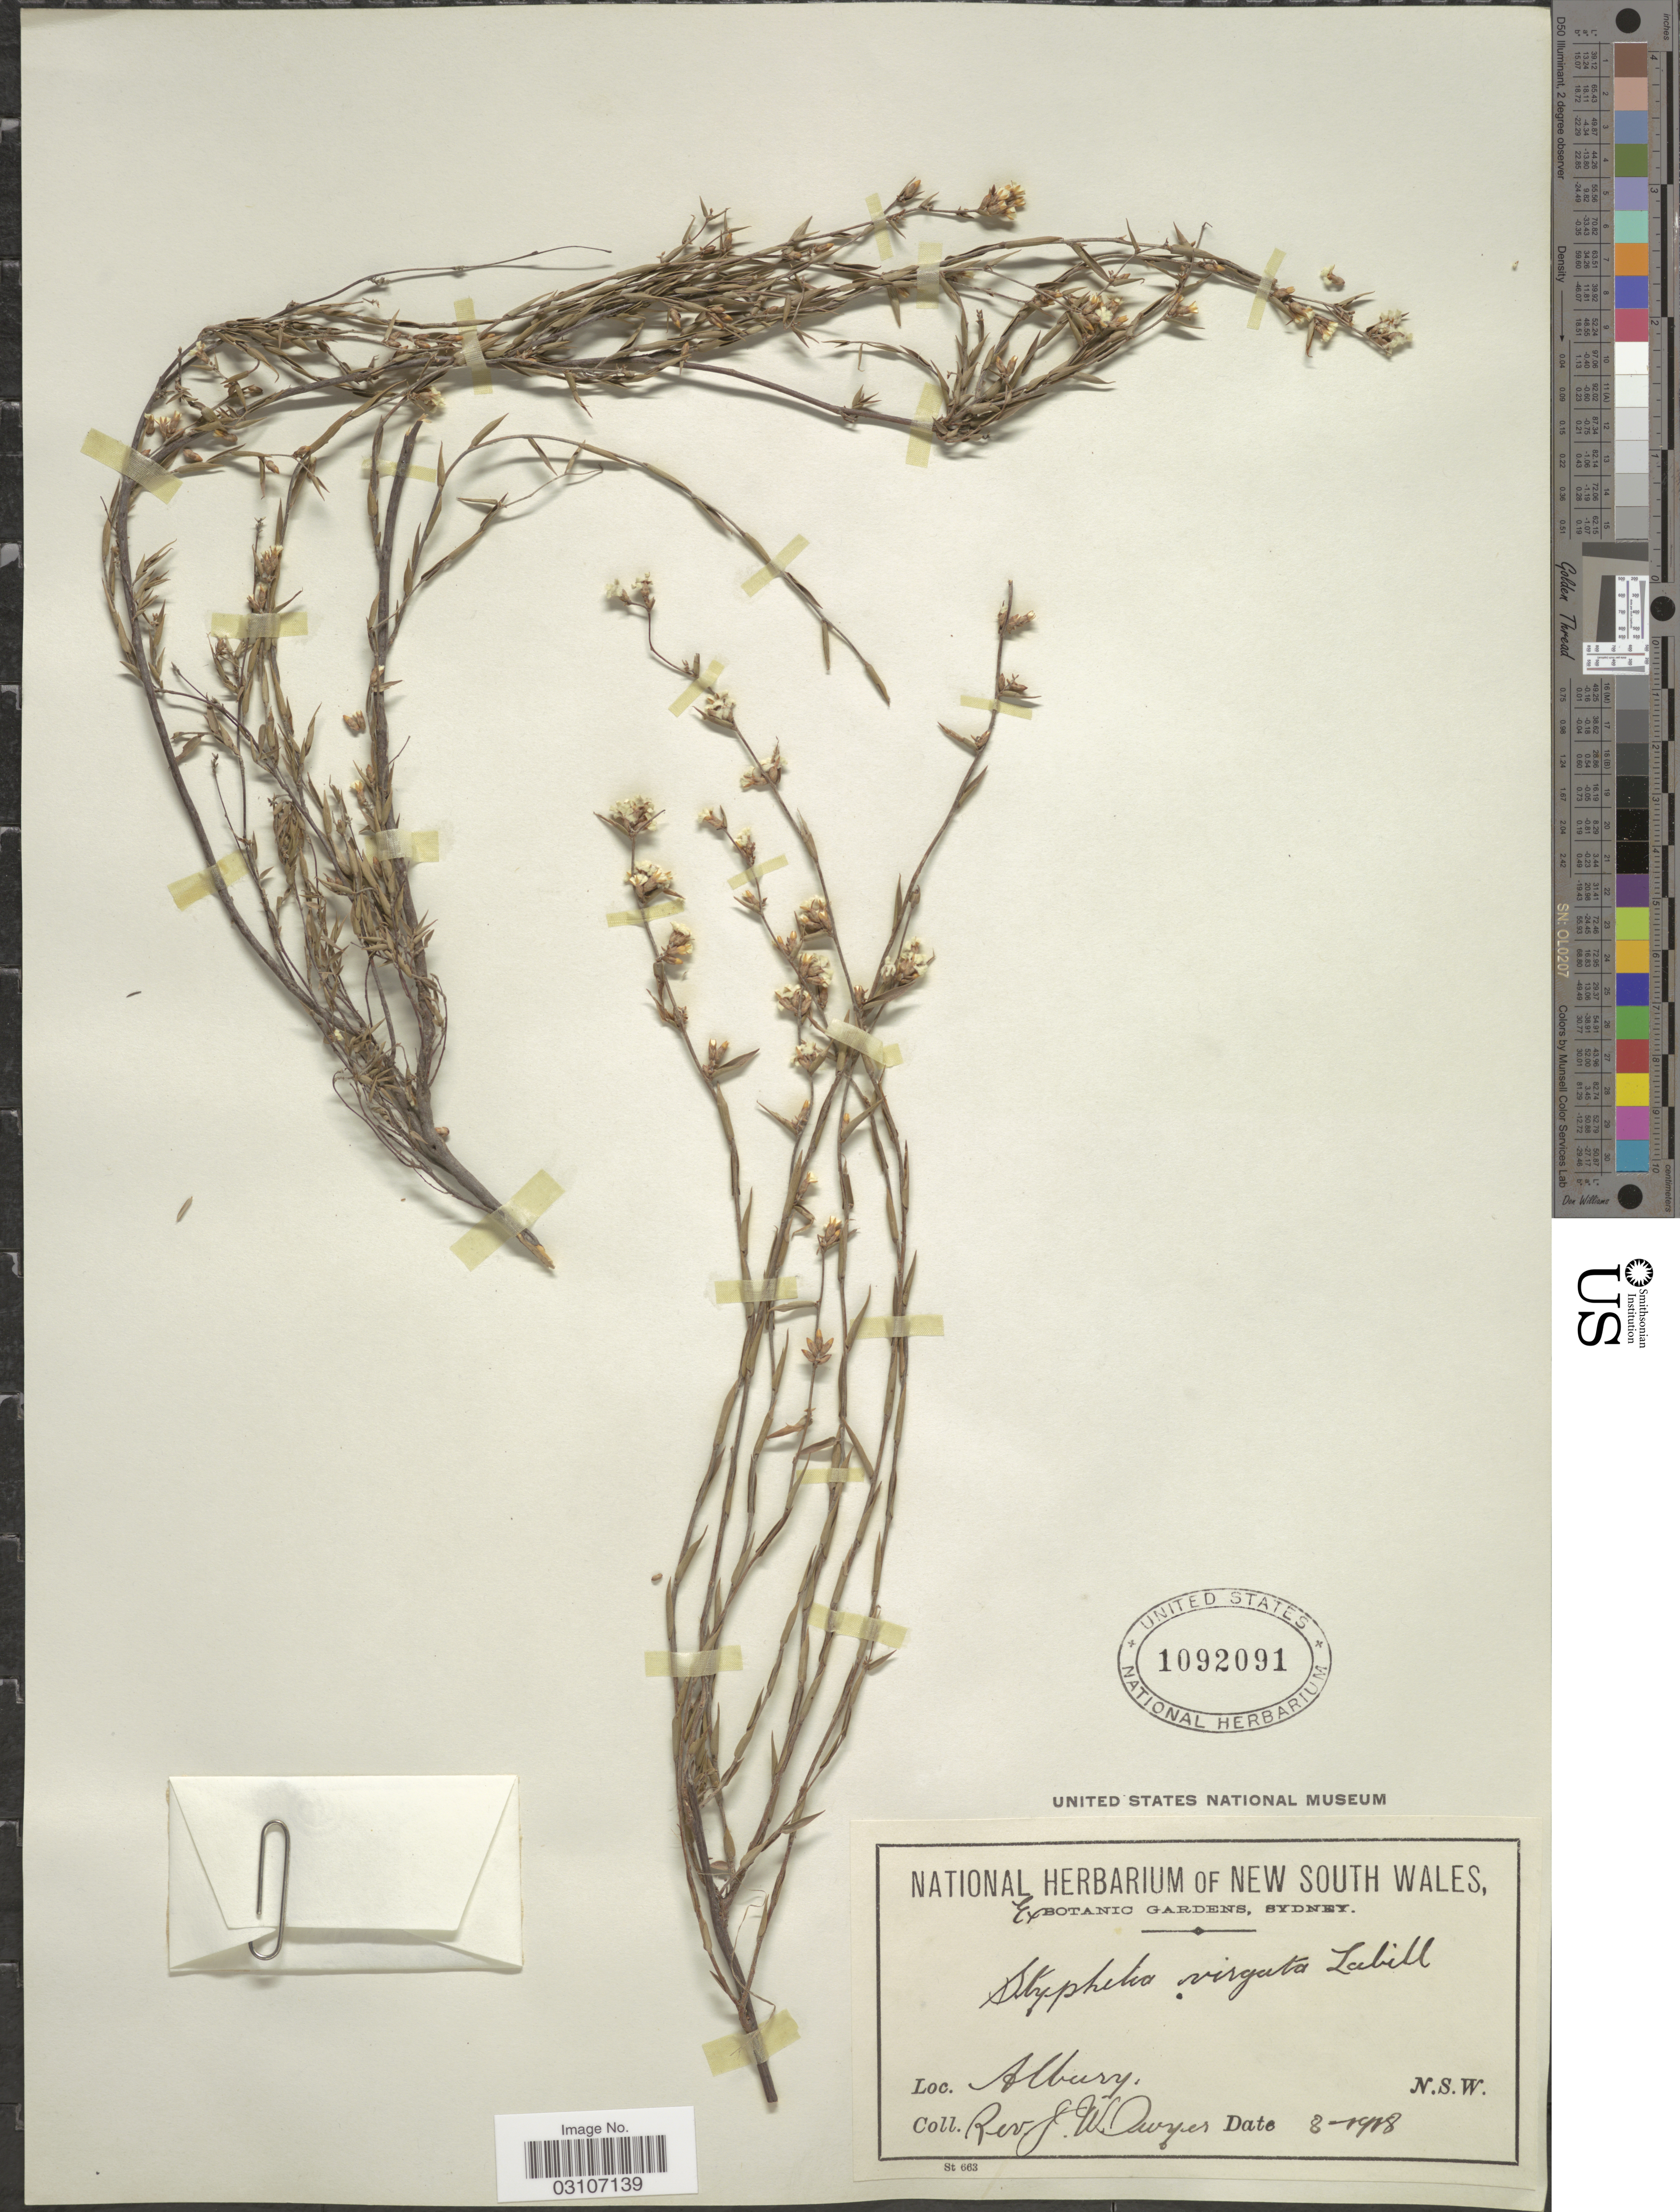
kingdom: Plantae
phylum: Tracheophyta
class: Magnoliopsida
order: Ericales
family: Ericaceae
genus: Leucopogon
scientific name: Leucopogon virgatus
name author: R. Br.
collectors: J. Dwyer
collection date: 1918-08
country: Australia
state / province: New South Wales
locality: Albury, N.S.W.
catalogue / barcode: US 1092091